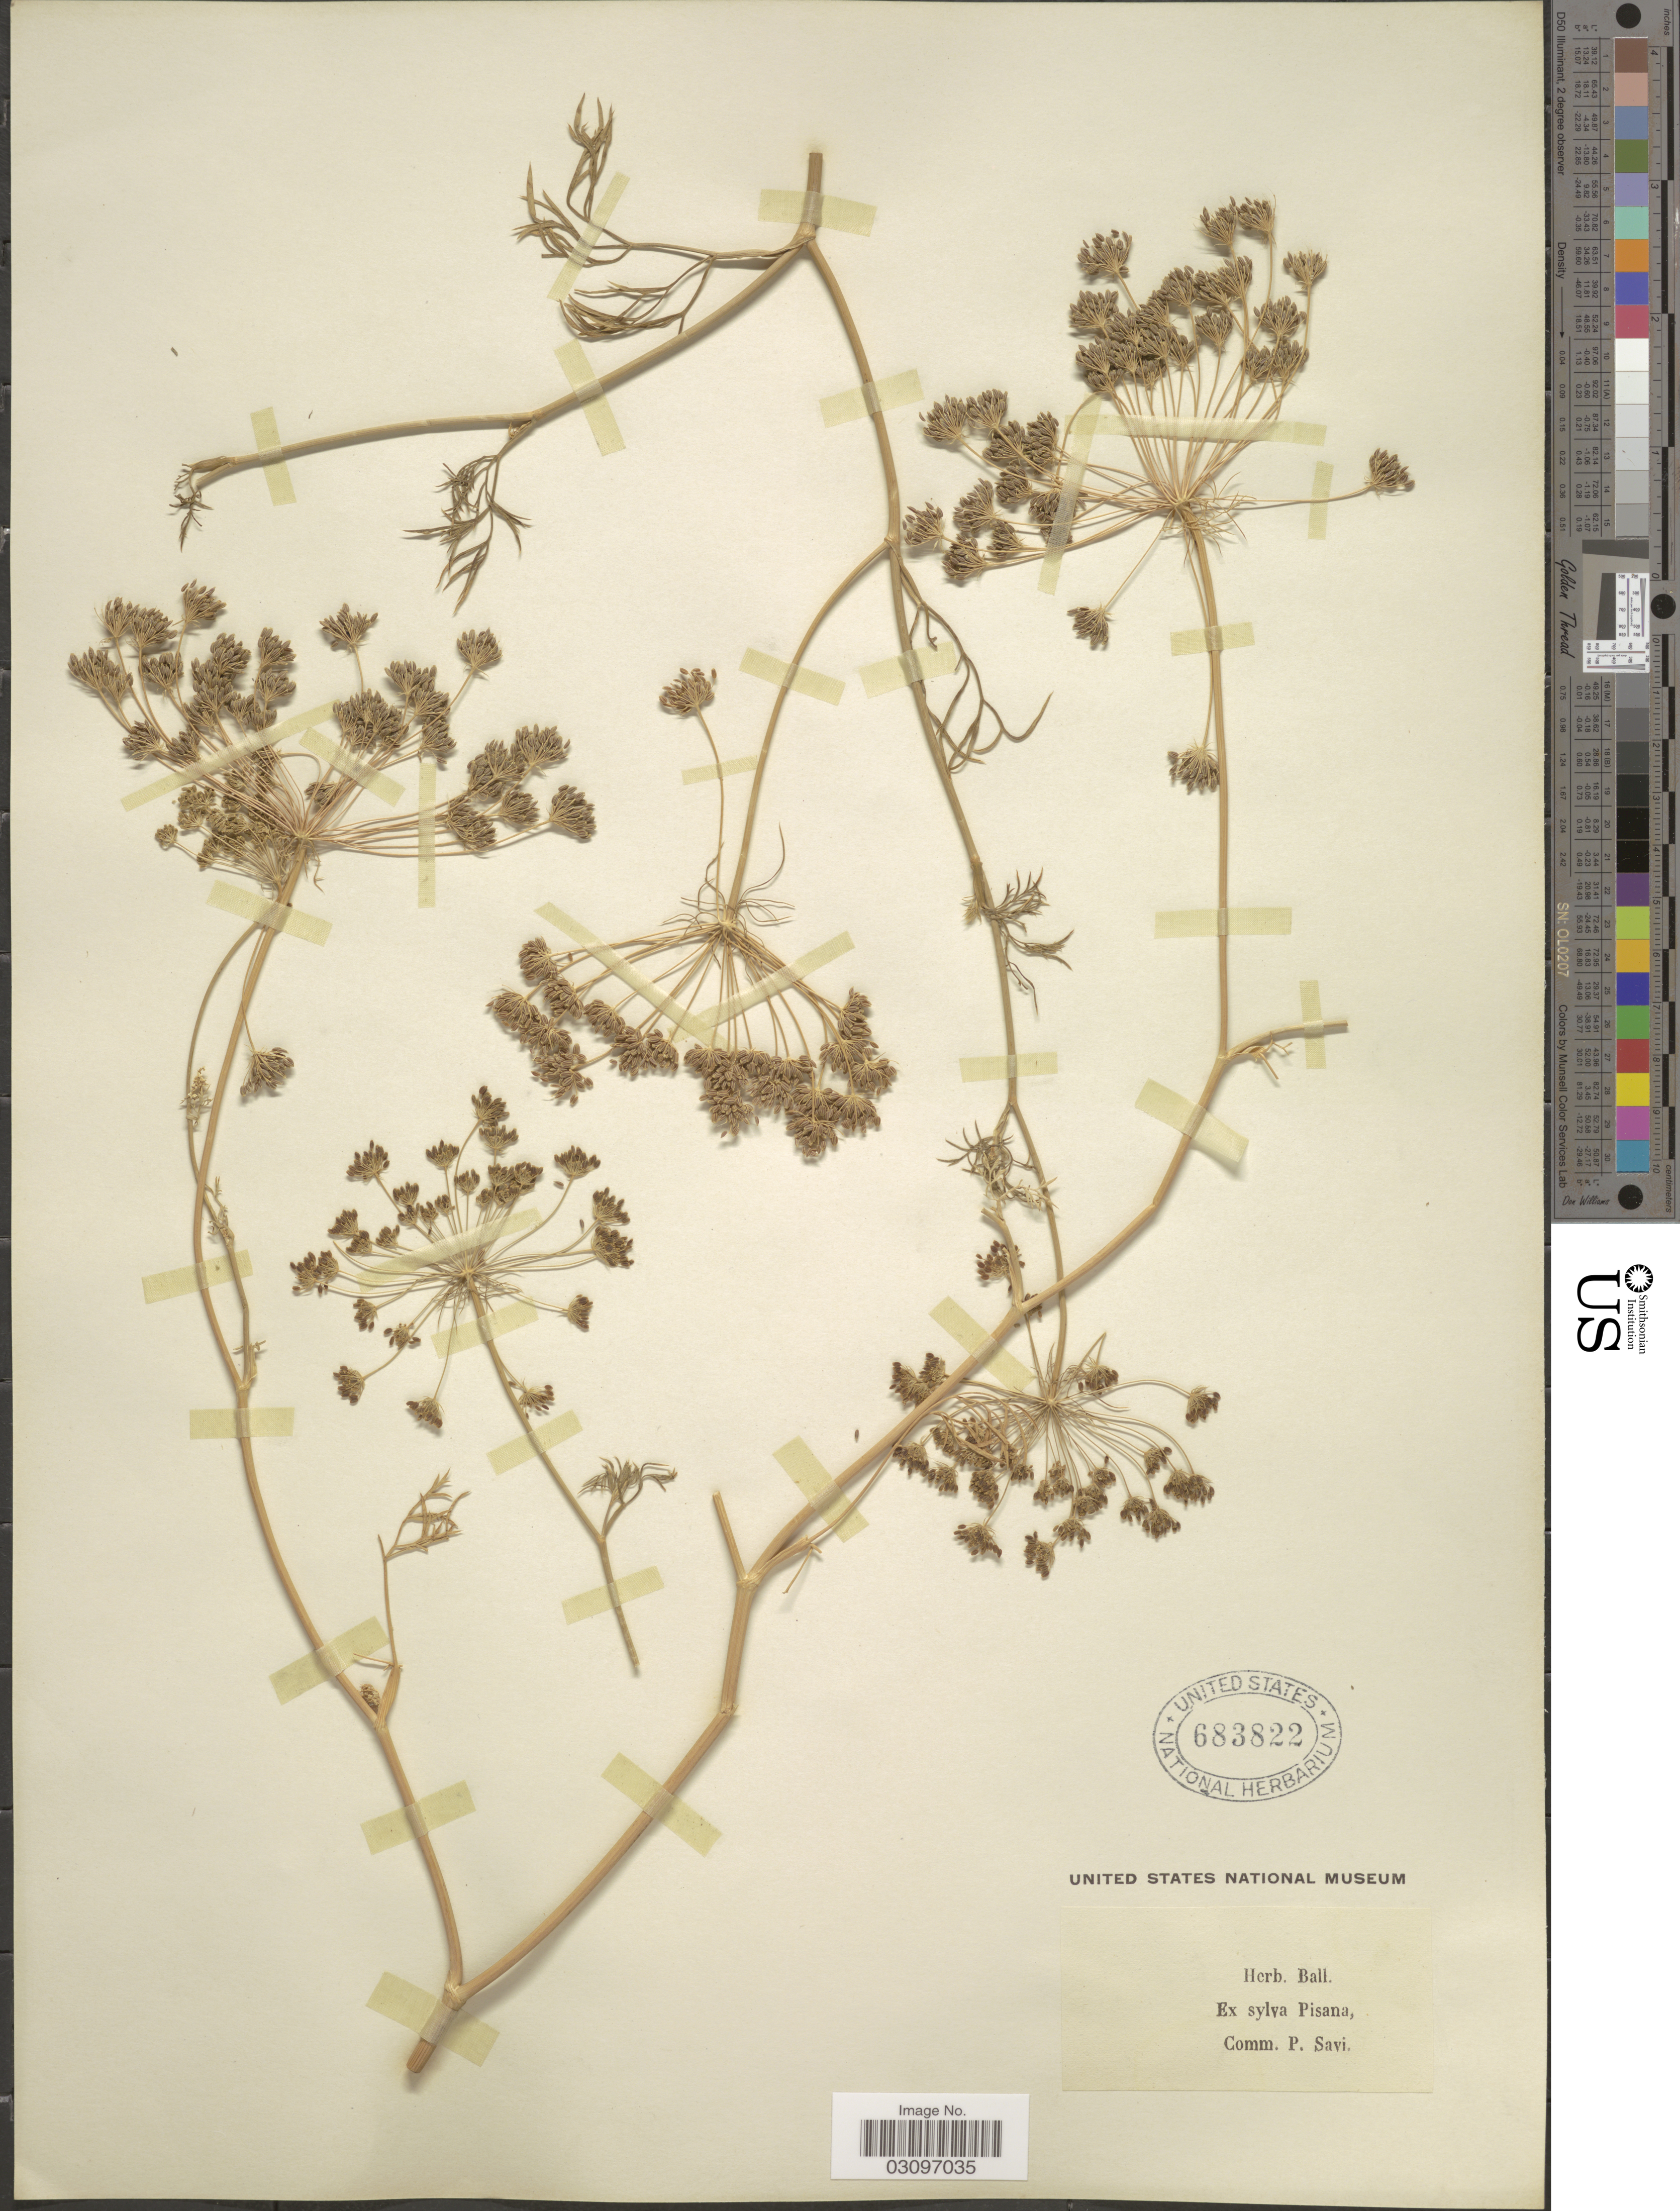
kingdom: Plantae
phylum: Tracheophyta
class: Magnoliopsida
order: Apiales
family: Apiaceae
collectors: ex herb. Ball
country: Italy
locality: Ex sylvia Pisana.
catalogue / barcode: US 683822